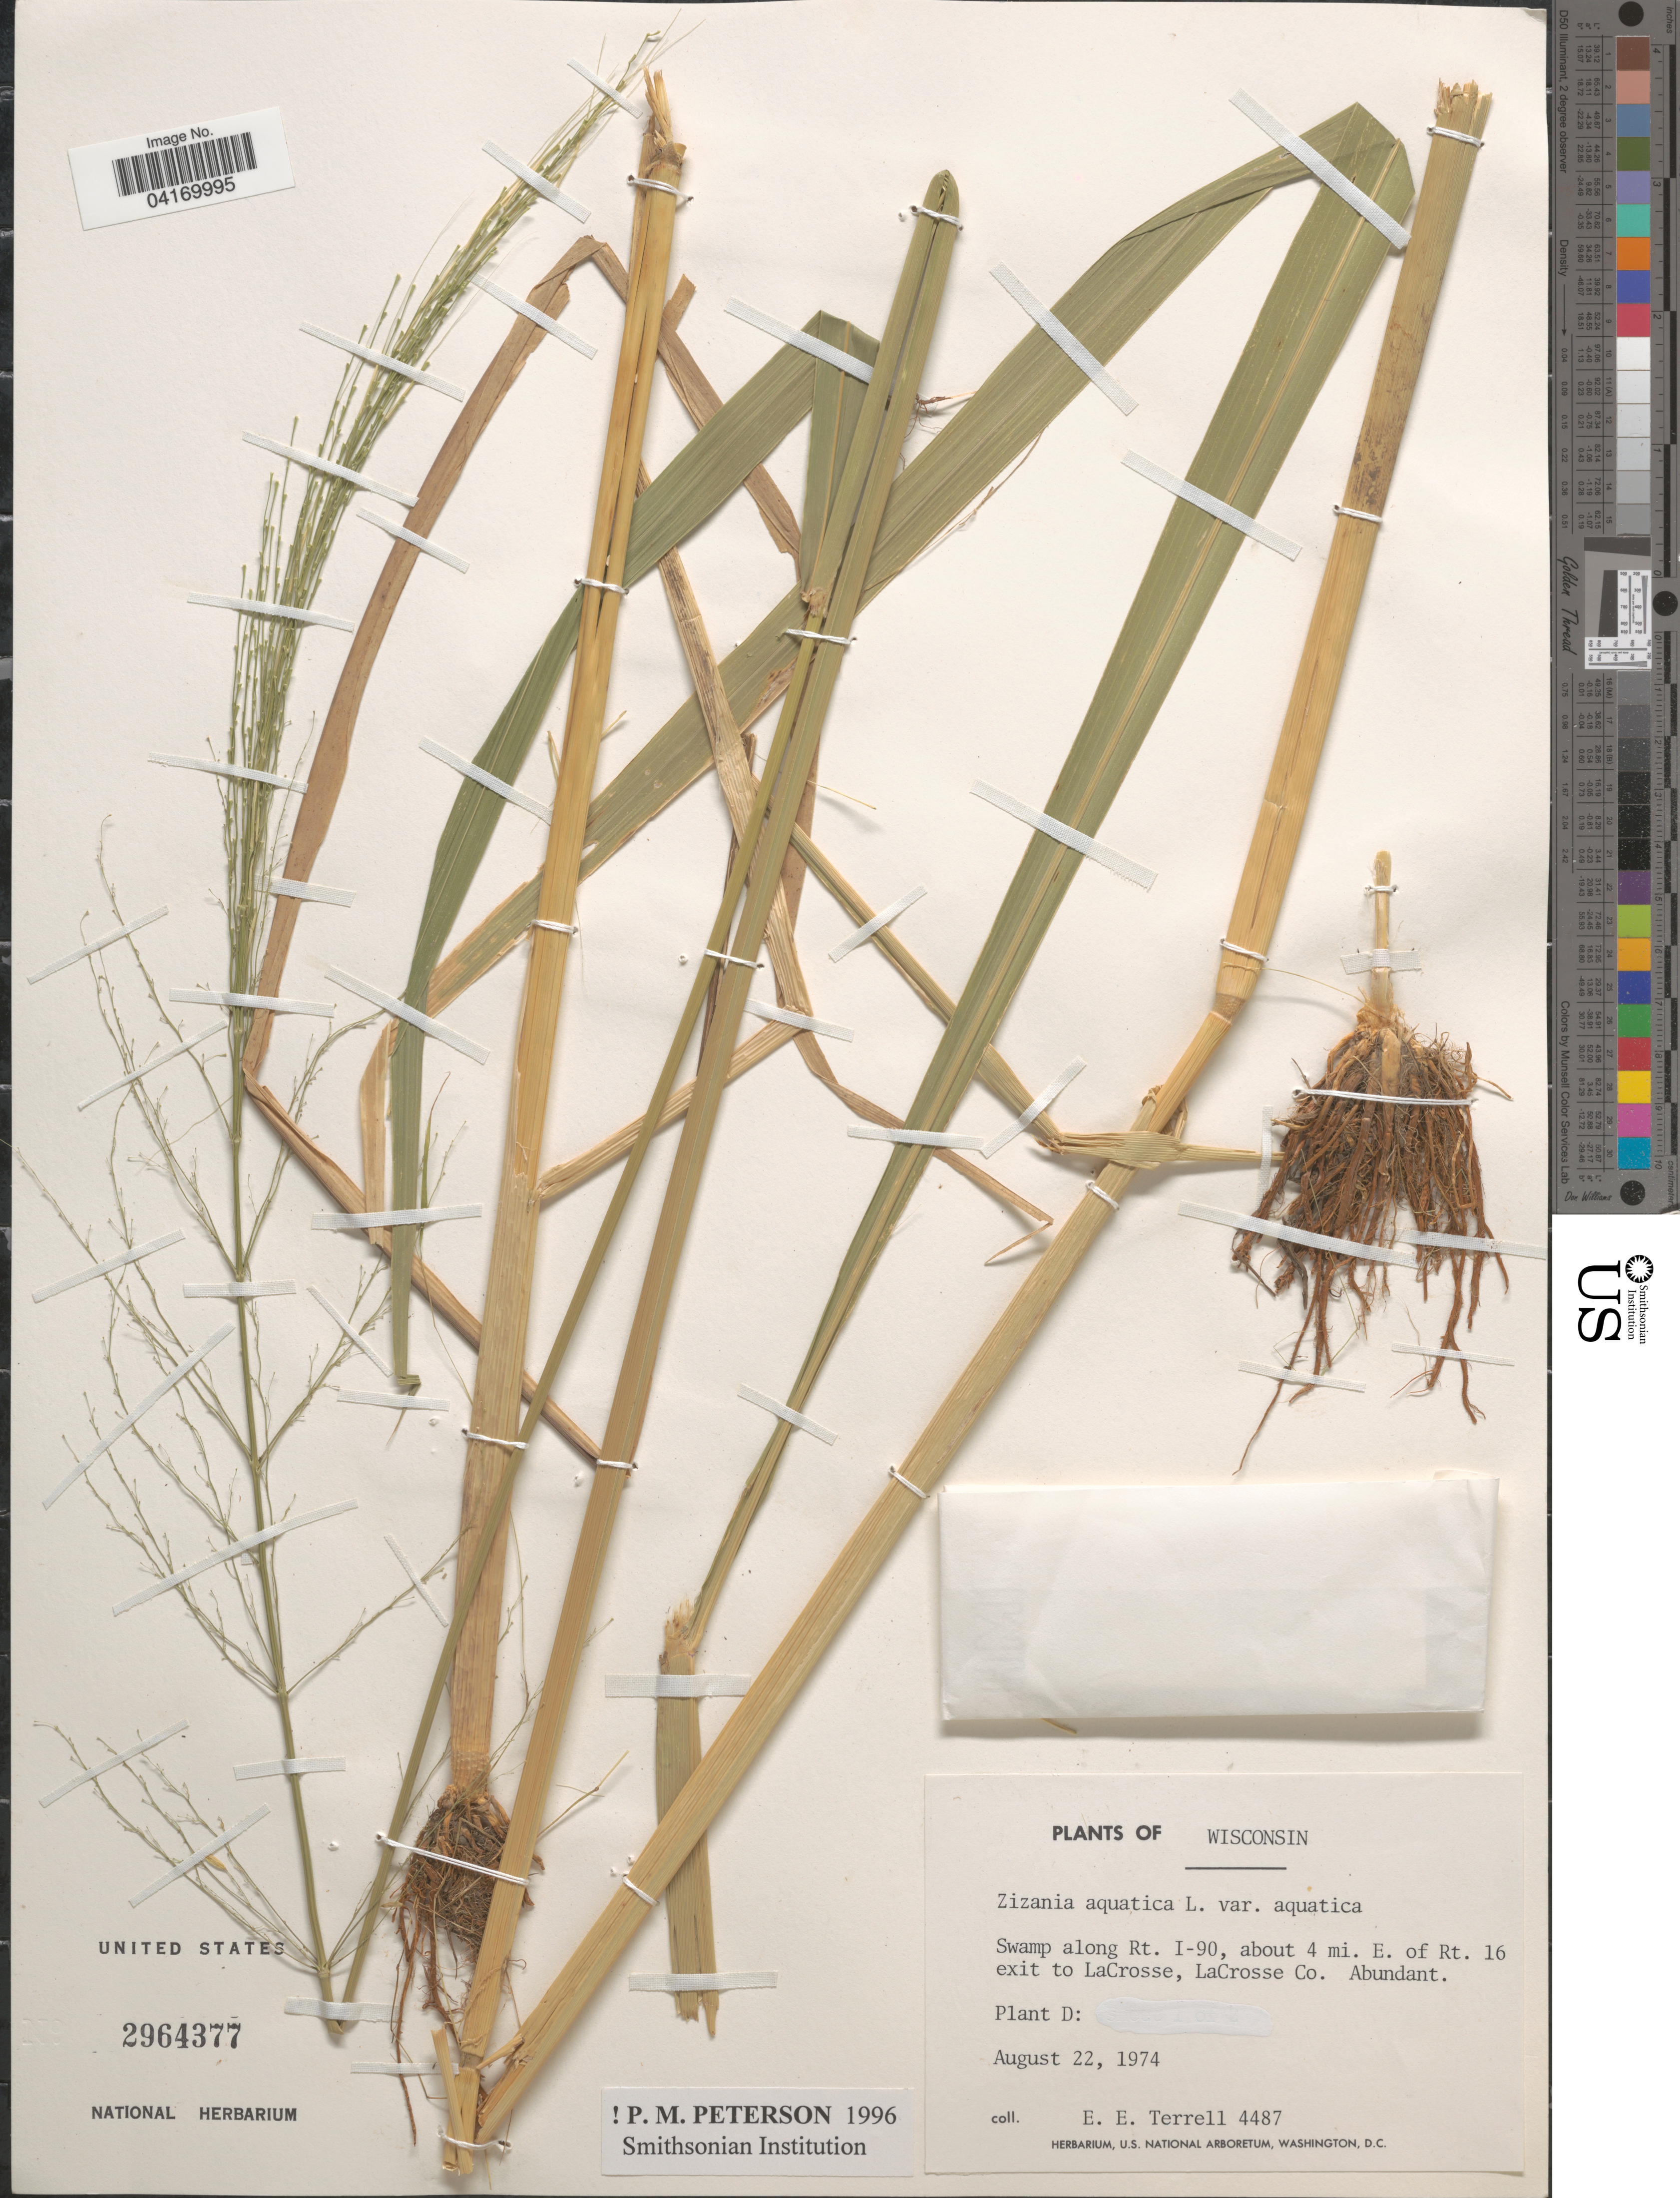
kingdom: Plantae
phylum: Tracheophyta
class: Liliopsida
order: Poales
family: Poaceae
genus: Zizania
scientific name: Zizania aquatica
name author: L.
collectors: E. E. Terrell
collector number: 4487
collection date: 1974-08-22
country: United States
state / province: Wisconsin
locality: Swamp along Rt. I-90, about 4 mi. E. of Rt. 16 exit to LaCrosse, LaCrosse Co.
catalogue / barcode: US 2964377